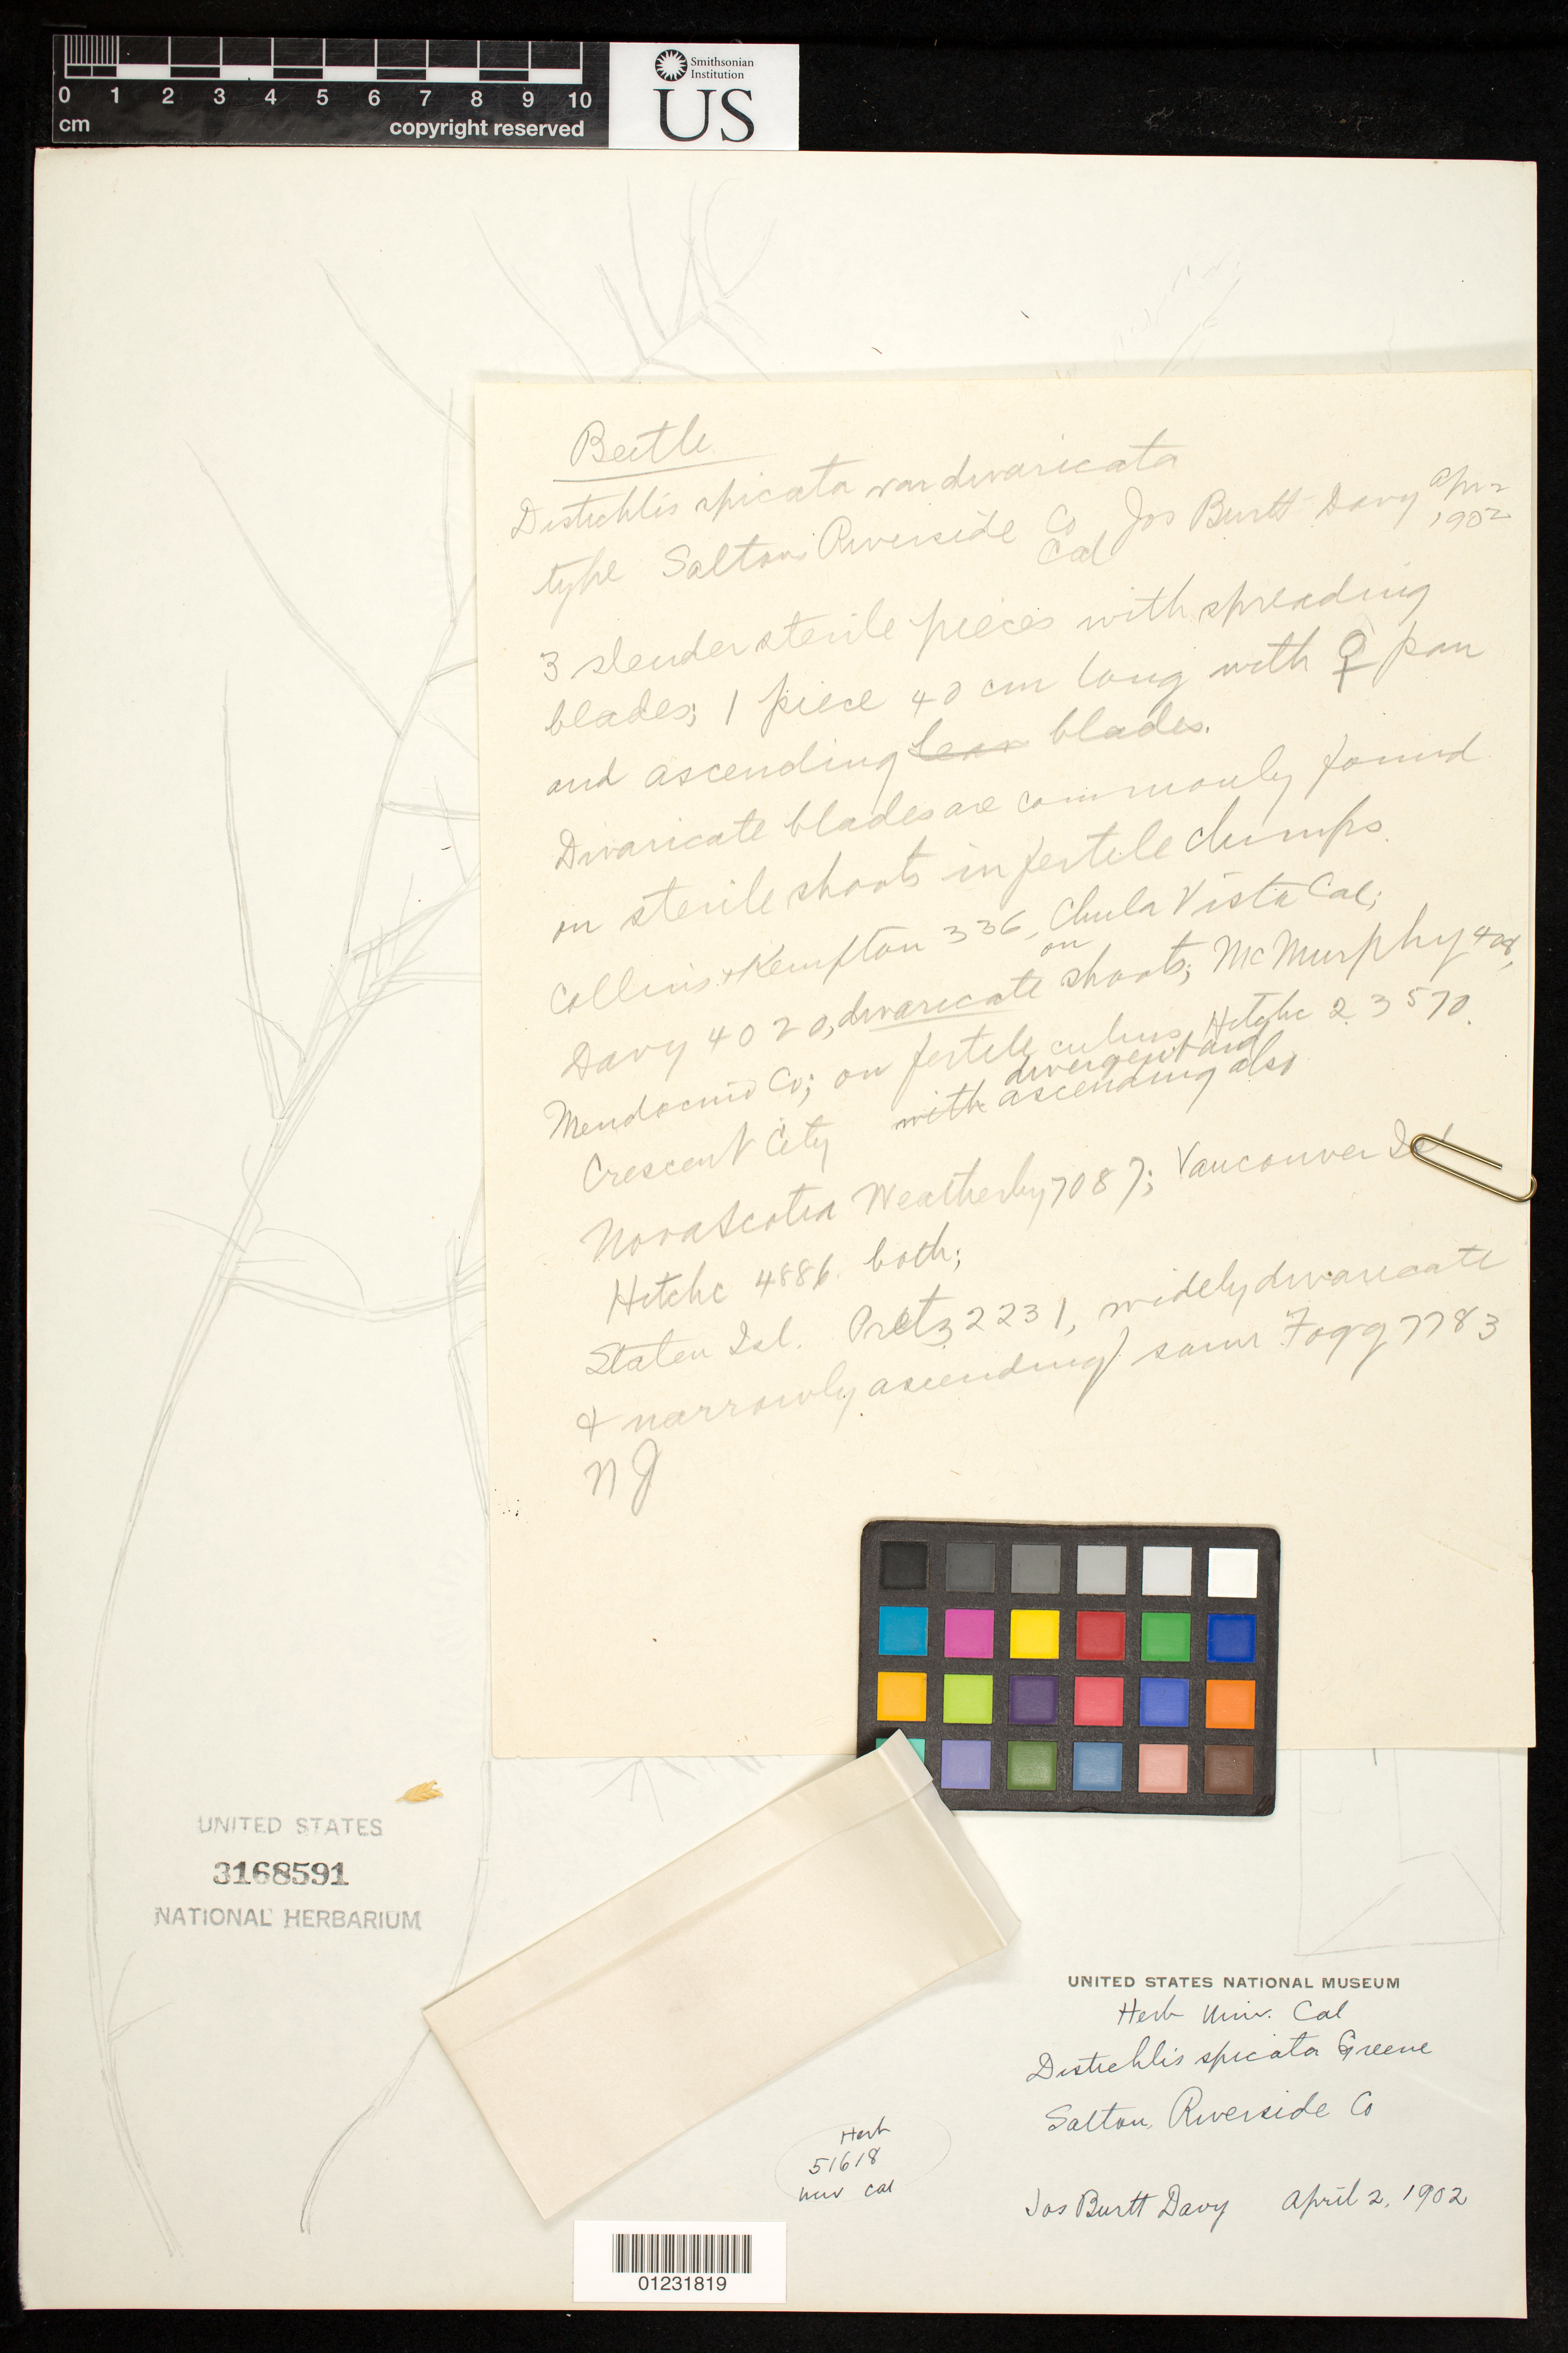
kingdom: Plantae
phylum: Tracheophyta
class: Liliopsida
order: Poales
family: Poaceae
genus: Distichlis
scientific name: Distichlis spicata var. divaricata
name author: Beetle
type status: Isotype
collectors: J. Burtt Davy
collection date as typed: Apr 1902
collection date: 1902-04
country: United States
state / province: California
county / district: Riverside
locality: Salton.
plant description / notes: Fragmentary material of type specimen ex herb. Univ. Cal.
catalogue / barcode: US 3168591